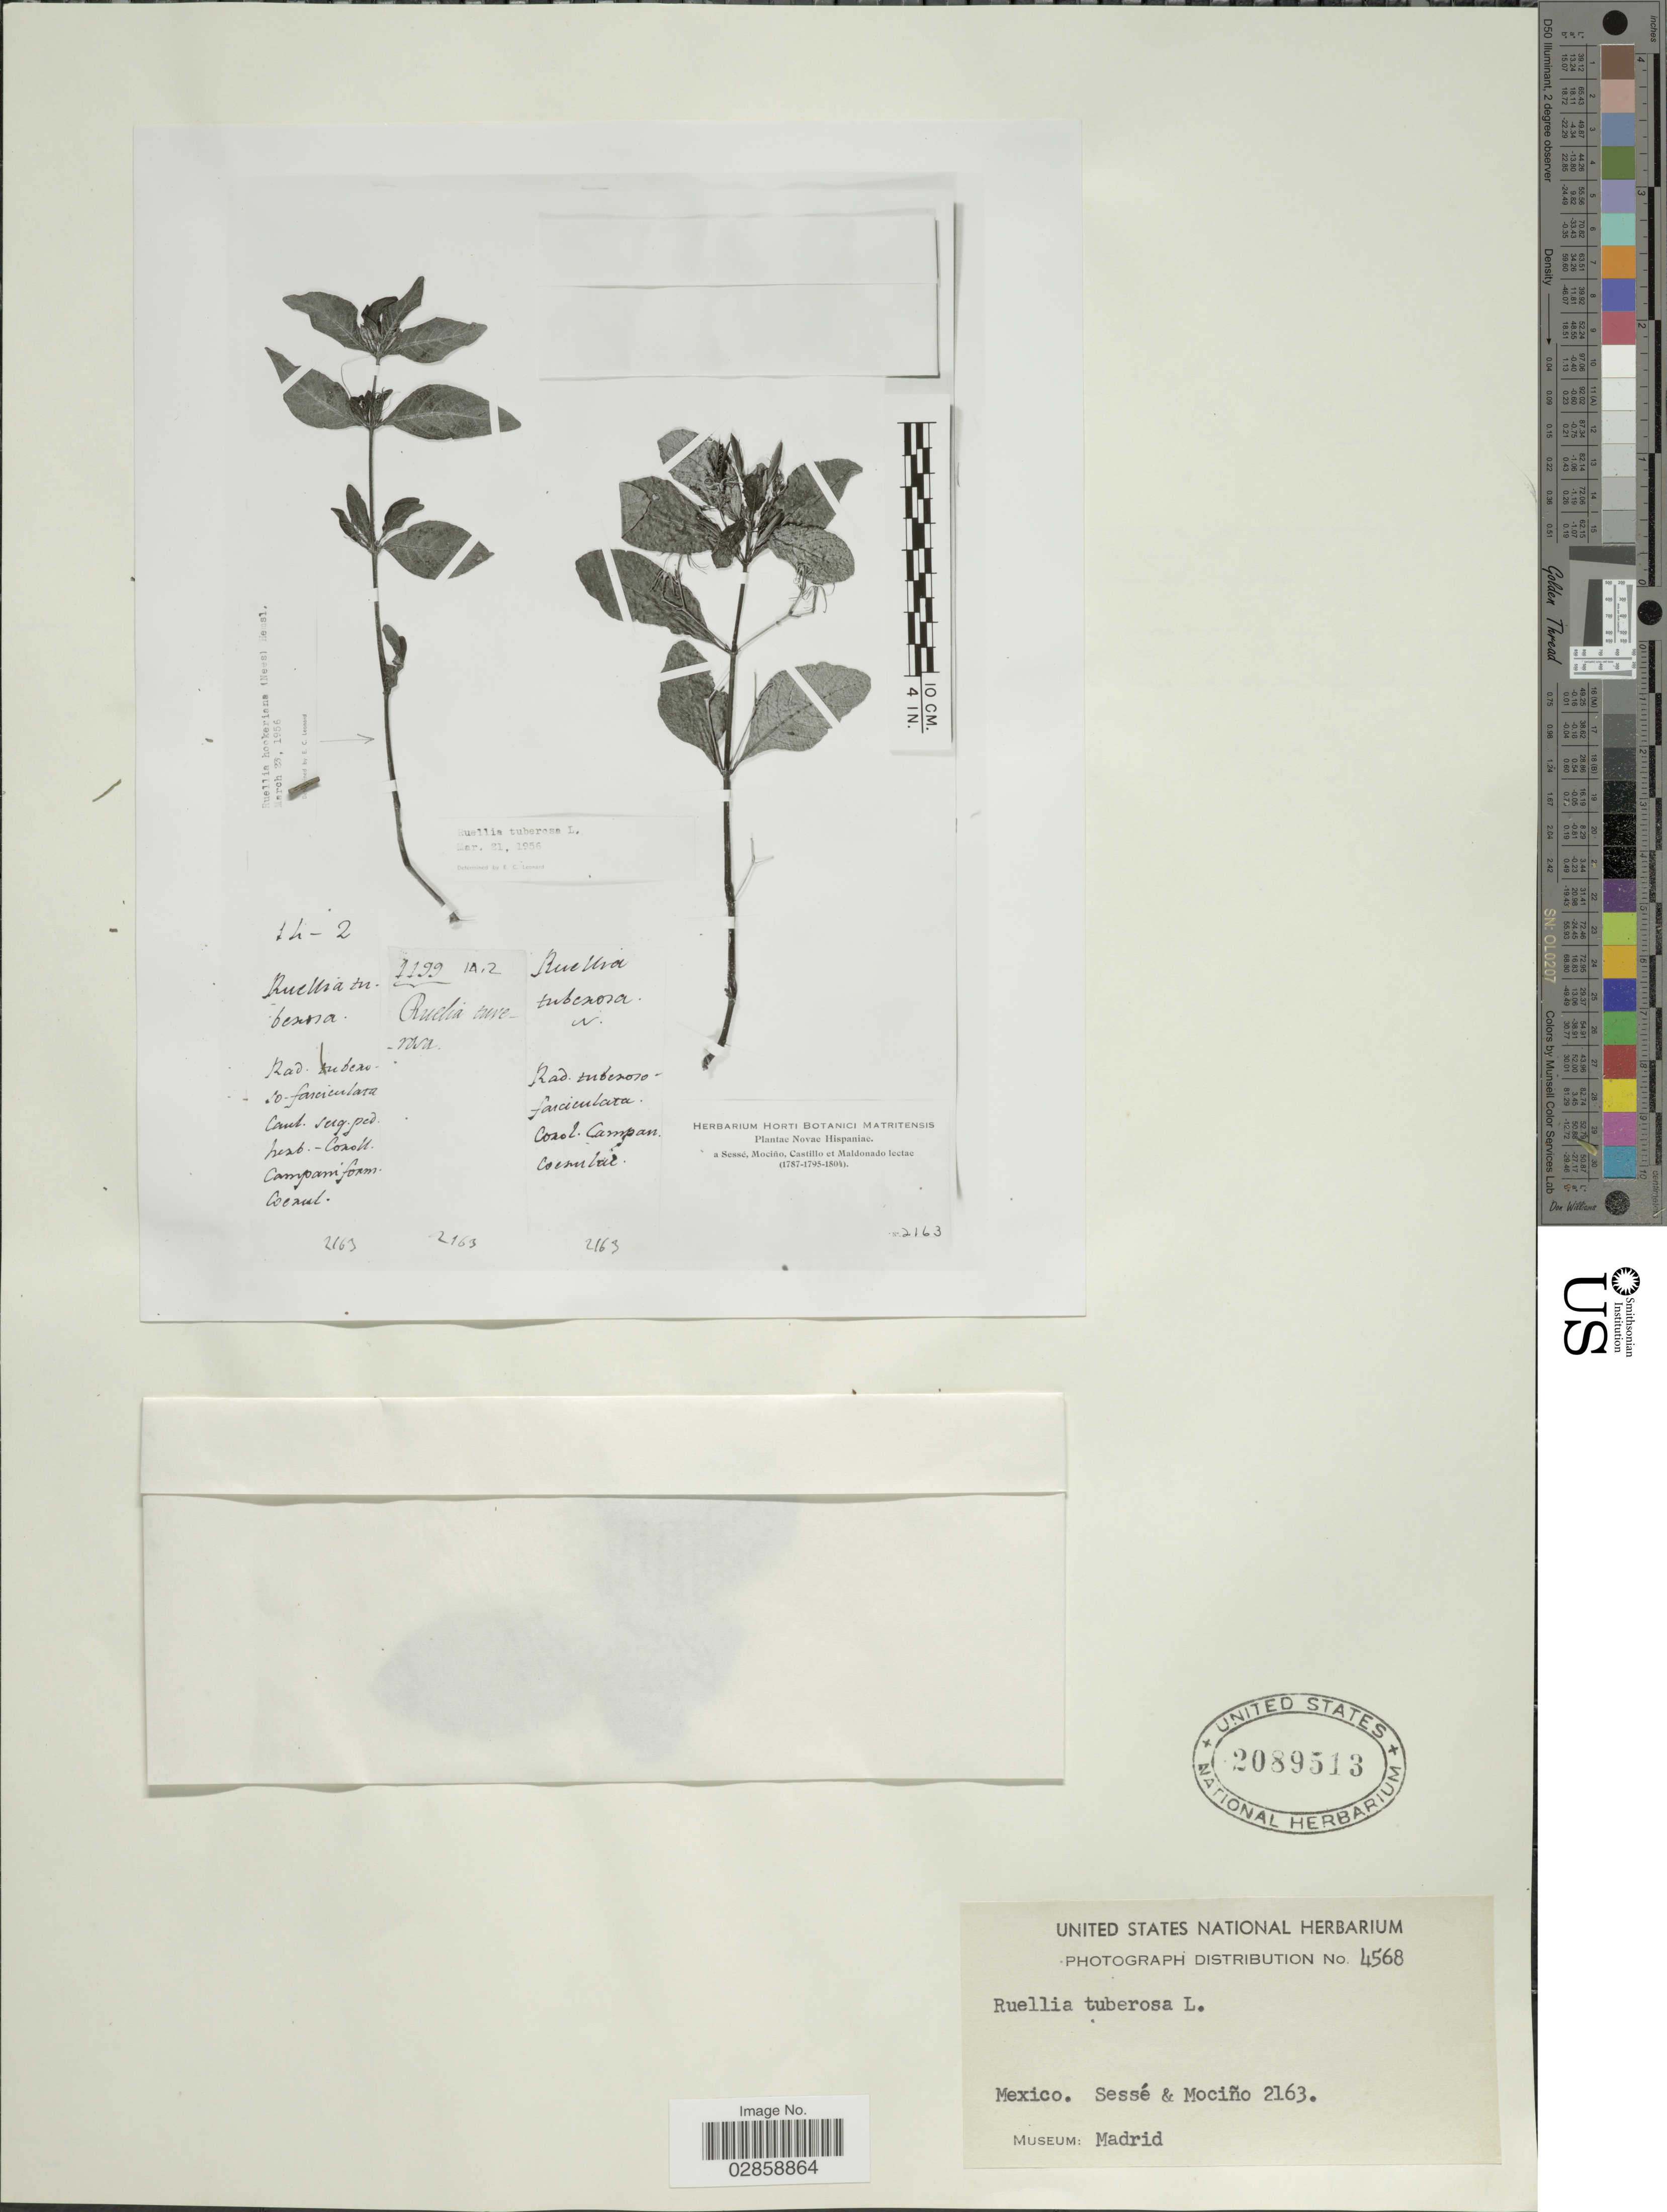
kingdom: Plantae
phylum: Tracheophyta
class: Magnoliopsida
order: Lamiales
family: Acanthaceae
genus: Ruellia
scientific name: Ruellia tuberosa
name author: L.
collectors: Sessé, --, Mociño, Castillo, -- & Maldonado, --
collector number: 2163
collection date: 1787/1804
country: Mexico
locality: Novae Hispaniae.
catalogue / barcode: US 2089513